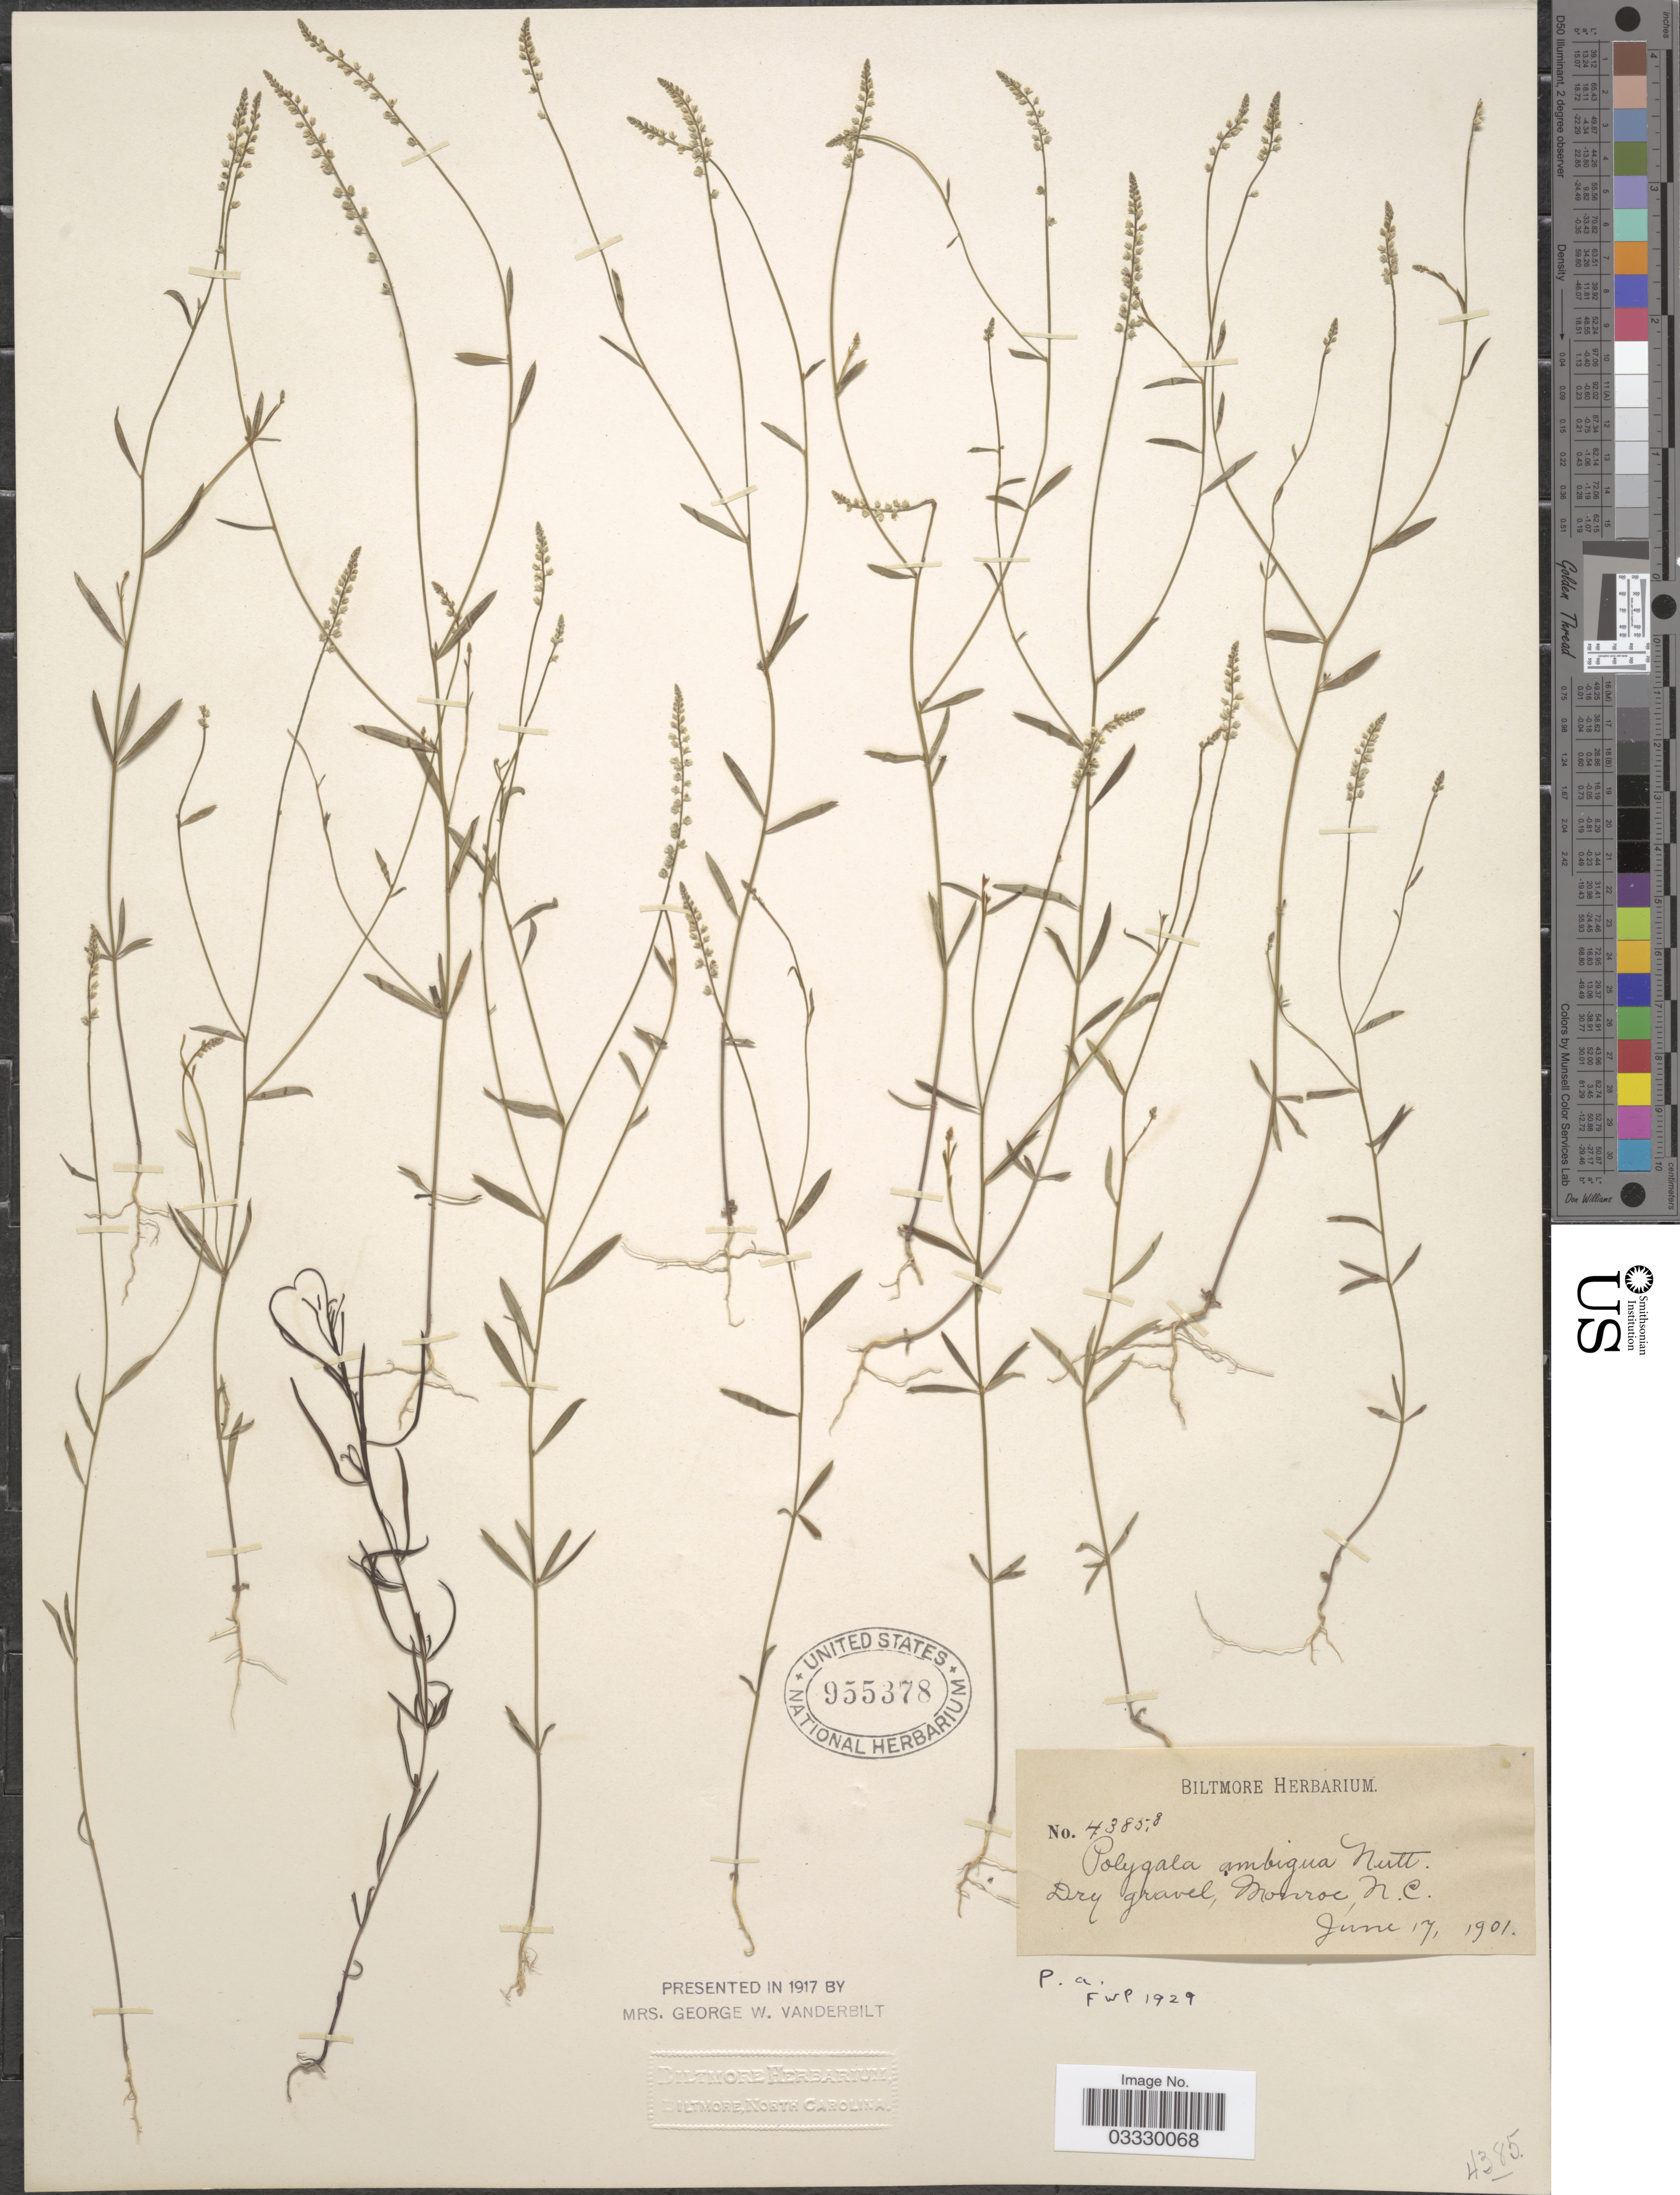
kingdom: Plantae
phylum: Tracheophyta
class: Magnoliopsida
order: Fabales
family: Polygalaceae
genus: Polygala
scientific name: Polygala ambigua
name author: Nutt.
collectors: ex herb. Biltmore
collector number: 4385g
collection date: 1901-06-17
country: United States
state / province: North Carolina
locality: Monroe.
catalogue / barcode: US 955378